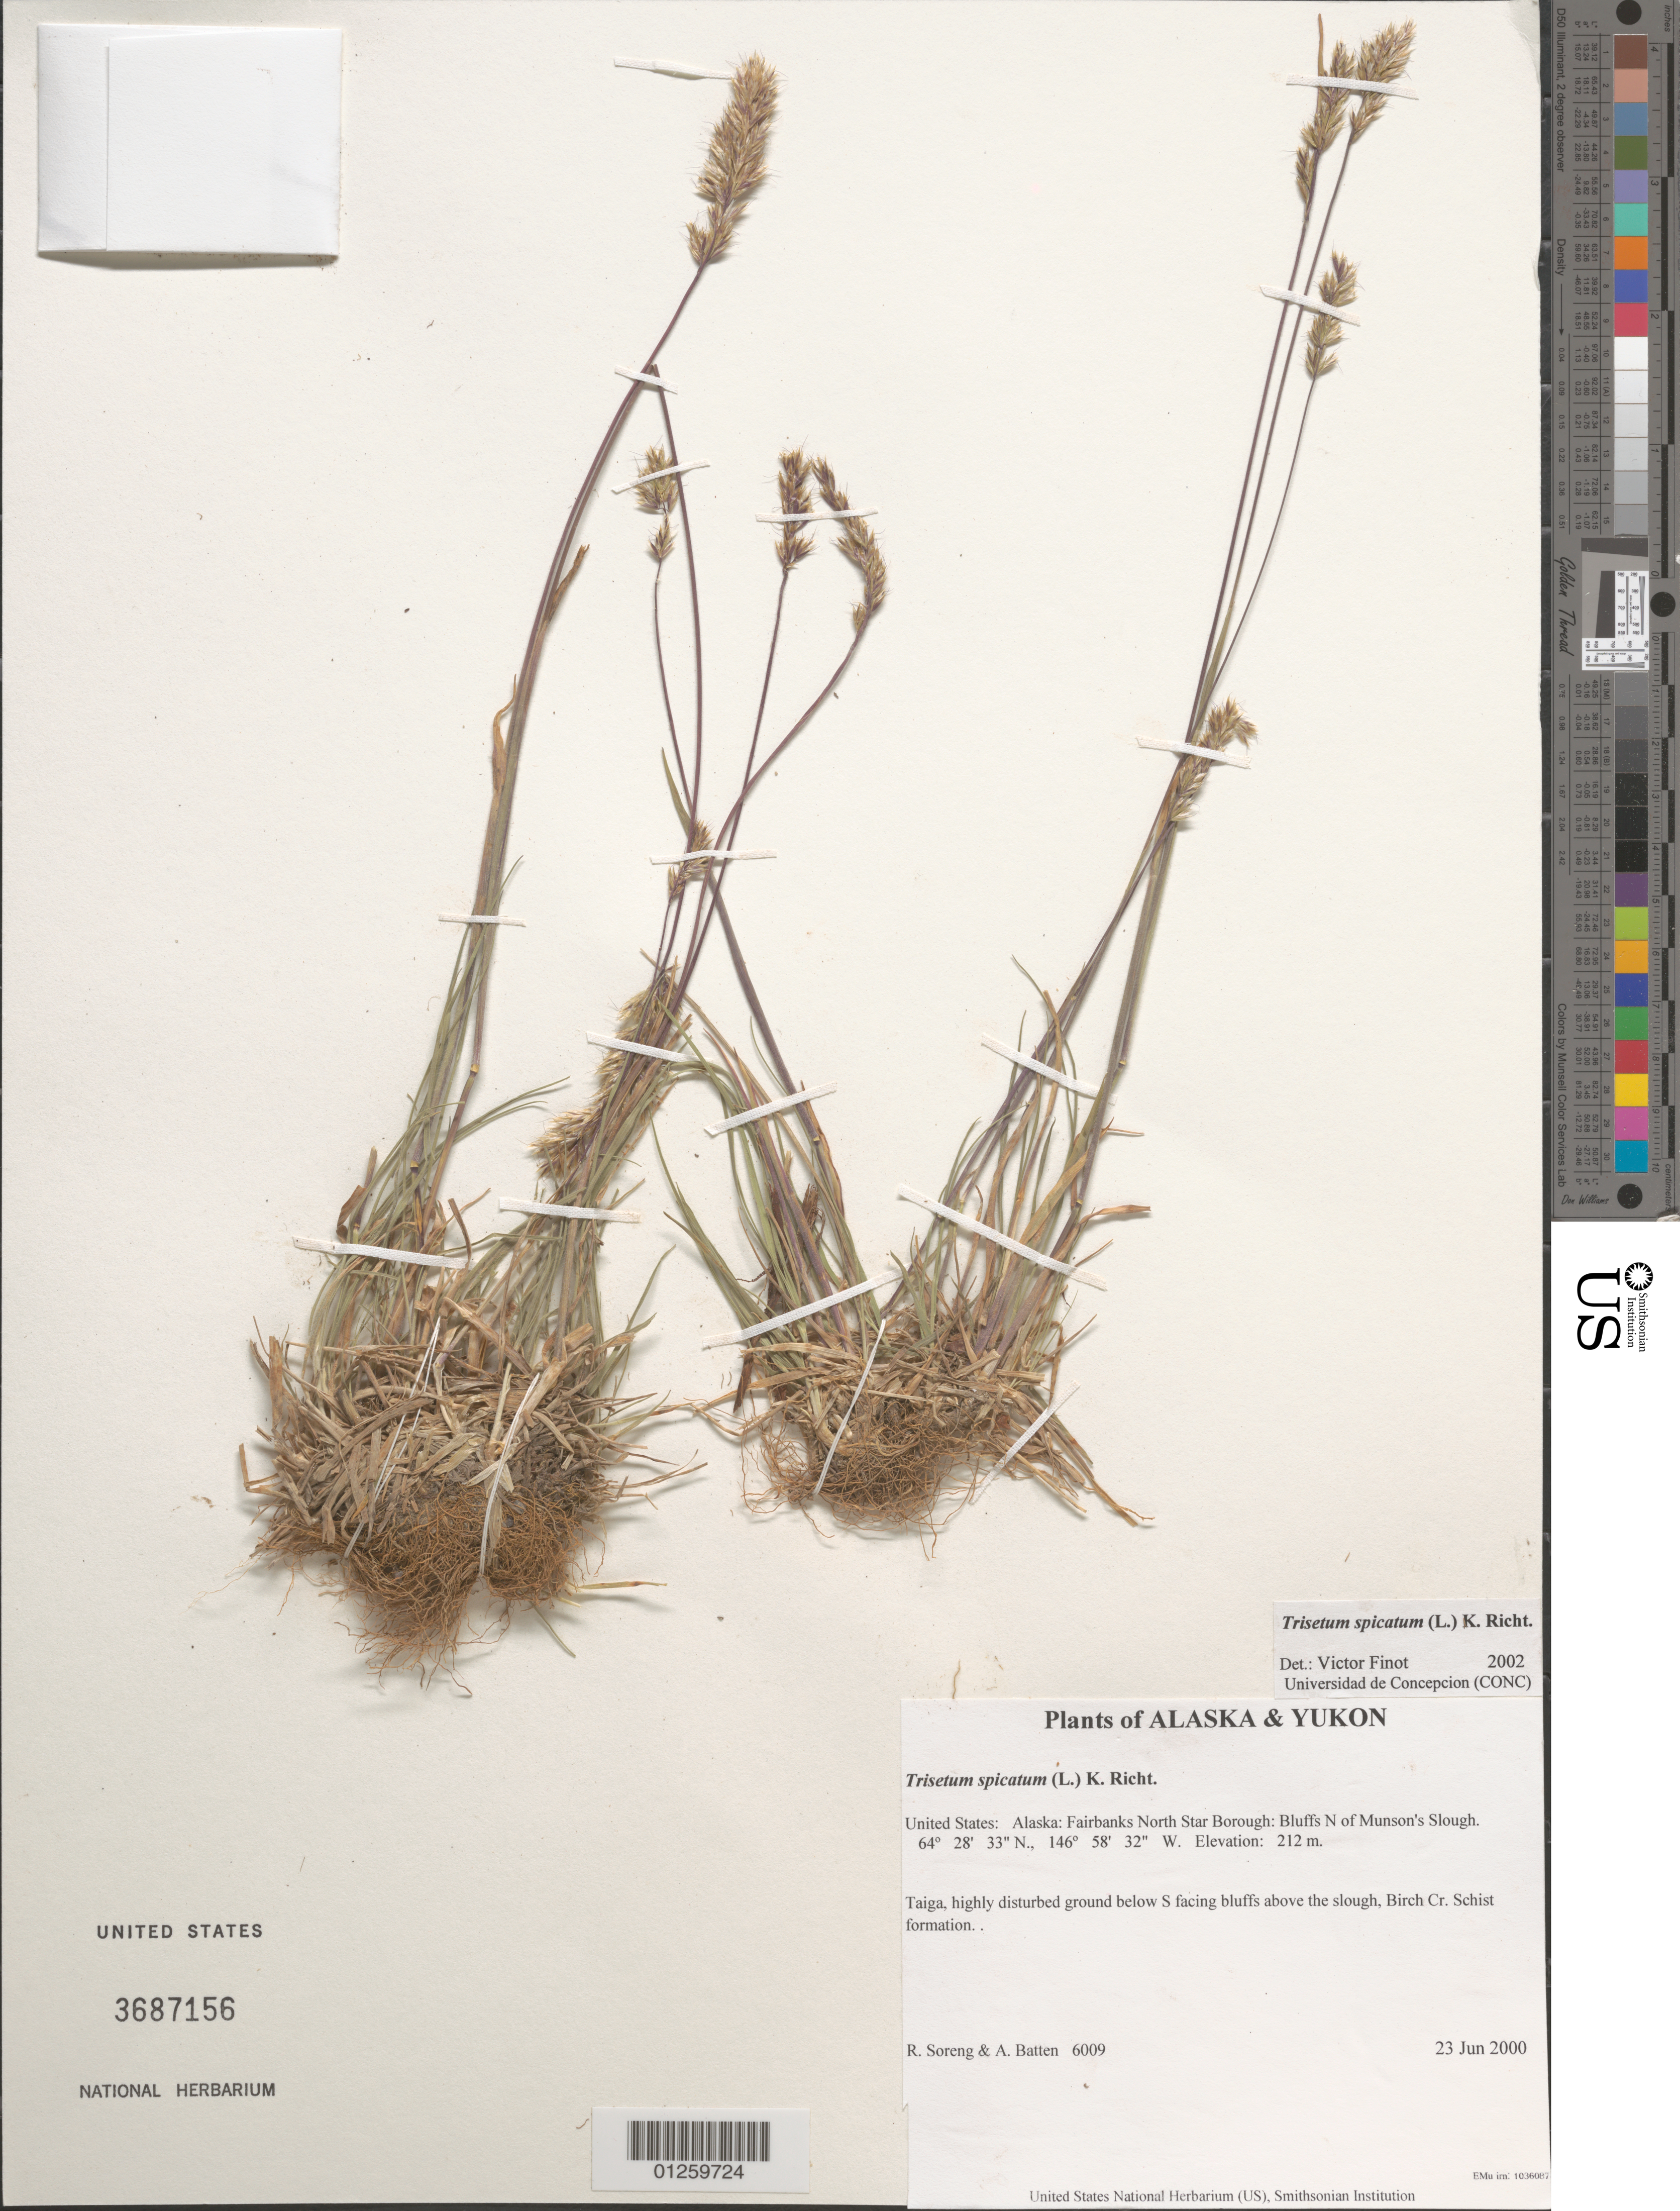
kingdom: Plantae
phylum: Tracheophyta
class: Liliopsida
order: Poales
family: Poaceae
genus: Koeleria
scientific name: Koeleria spicata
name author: (L.) Barberá et al.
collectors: R. J. Soreng & A. Batten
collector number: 6009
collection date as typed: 23 Jun 2000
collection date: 2000-06-23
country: United States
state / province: Alaska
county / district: Fairbanks North Star Borough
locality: Bluffs N of Munson's Slough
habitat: Taiga, highly disturbed ground below S facing bluffs above the slough, Birch Cr. Schist formation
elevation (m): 212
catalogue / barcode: US 3687156